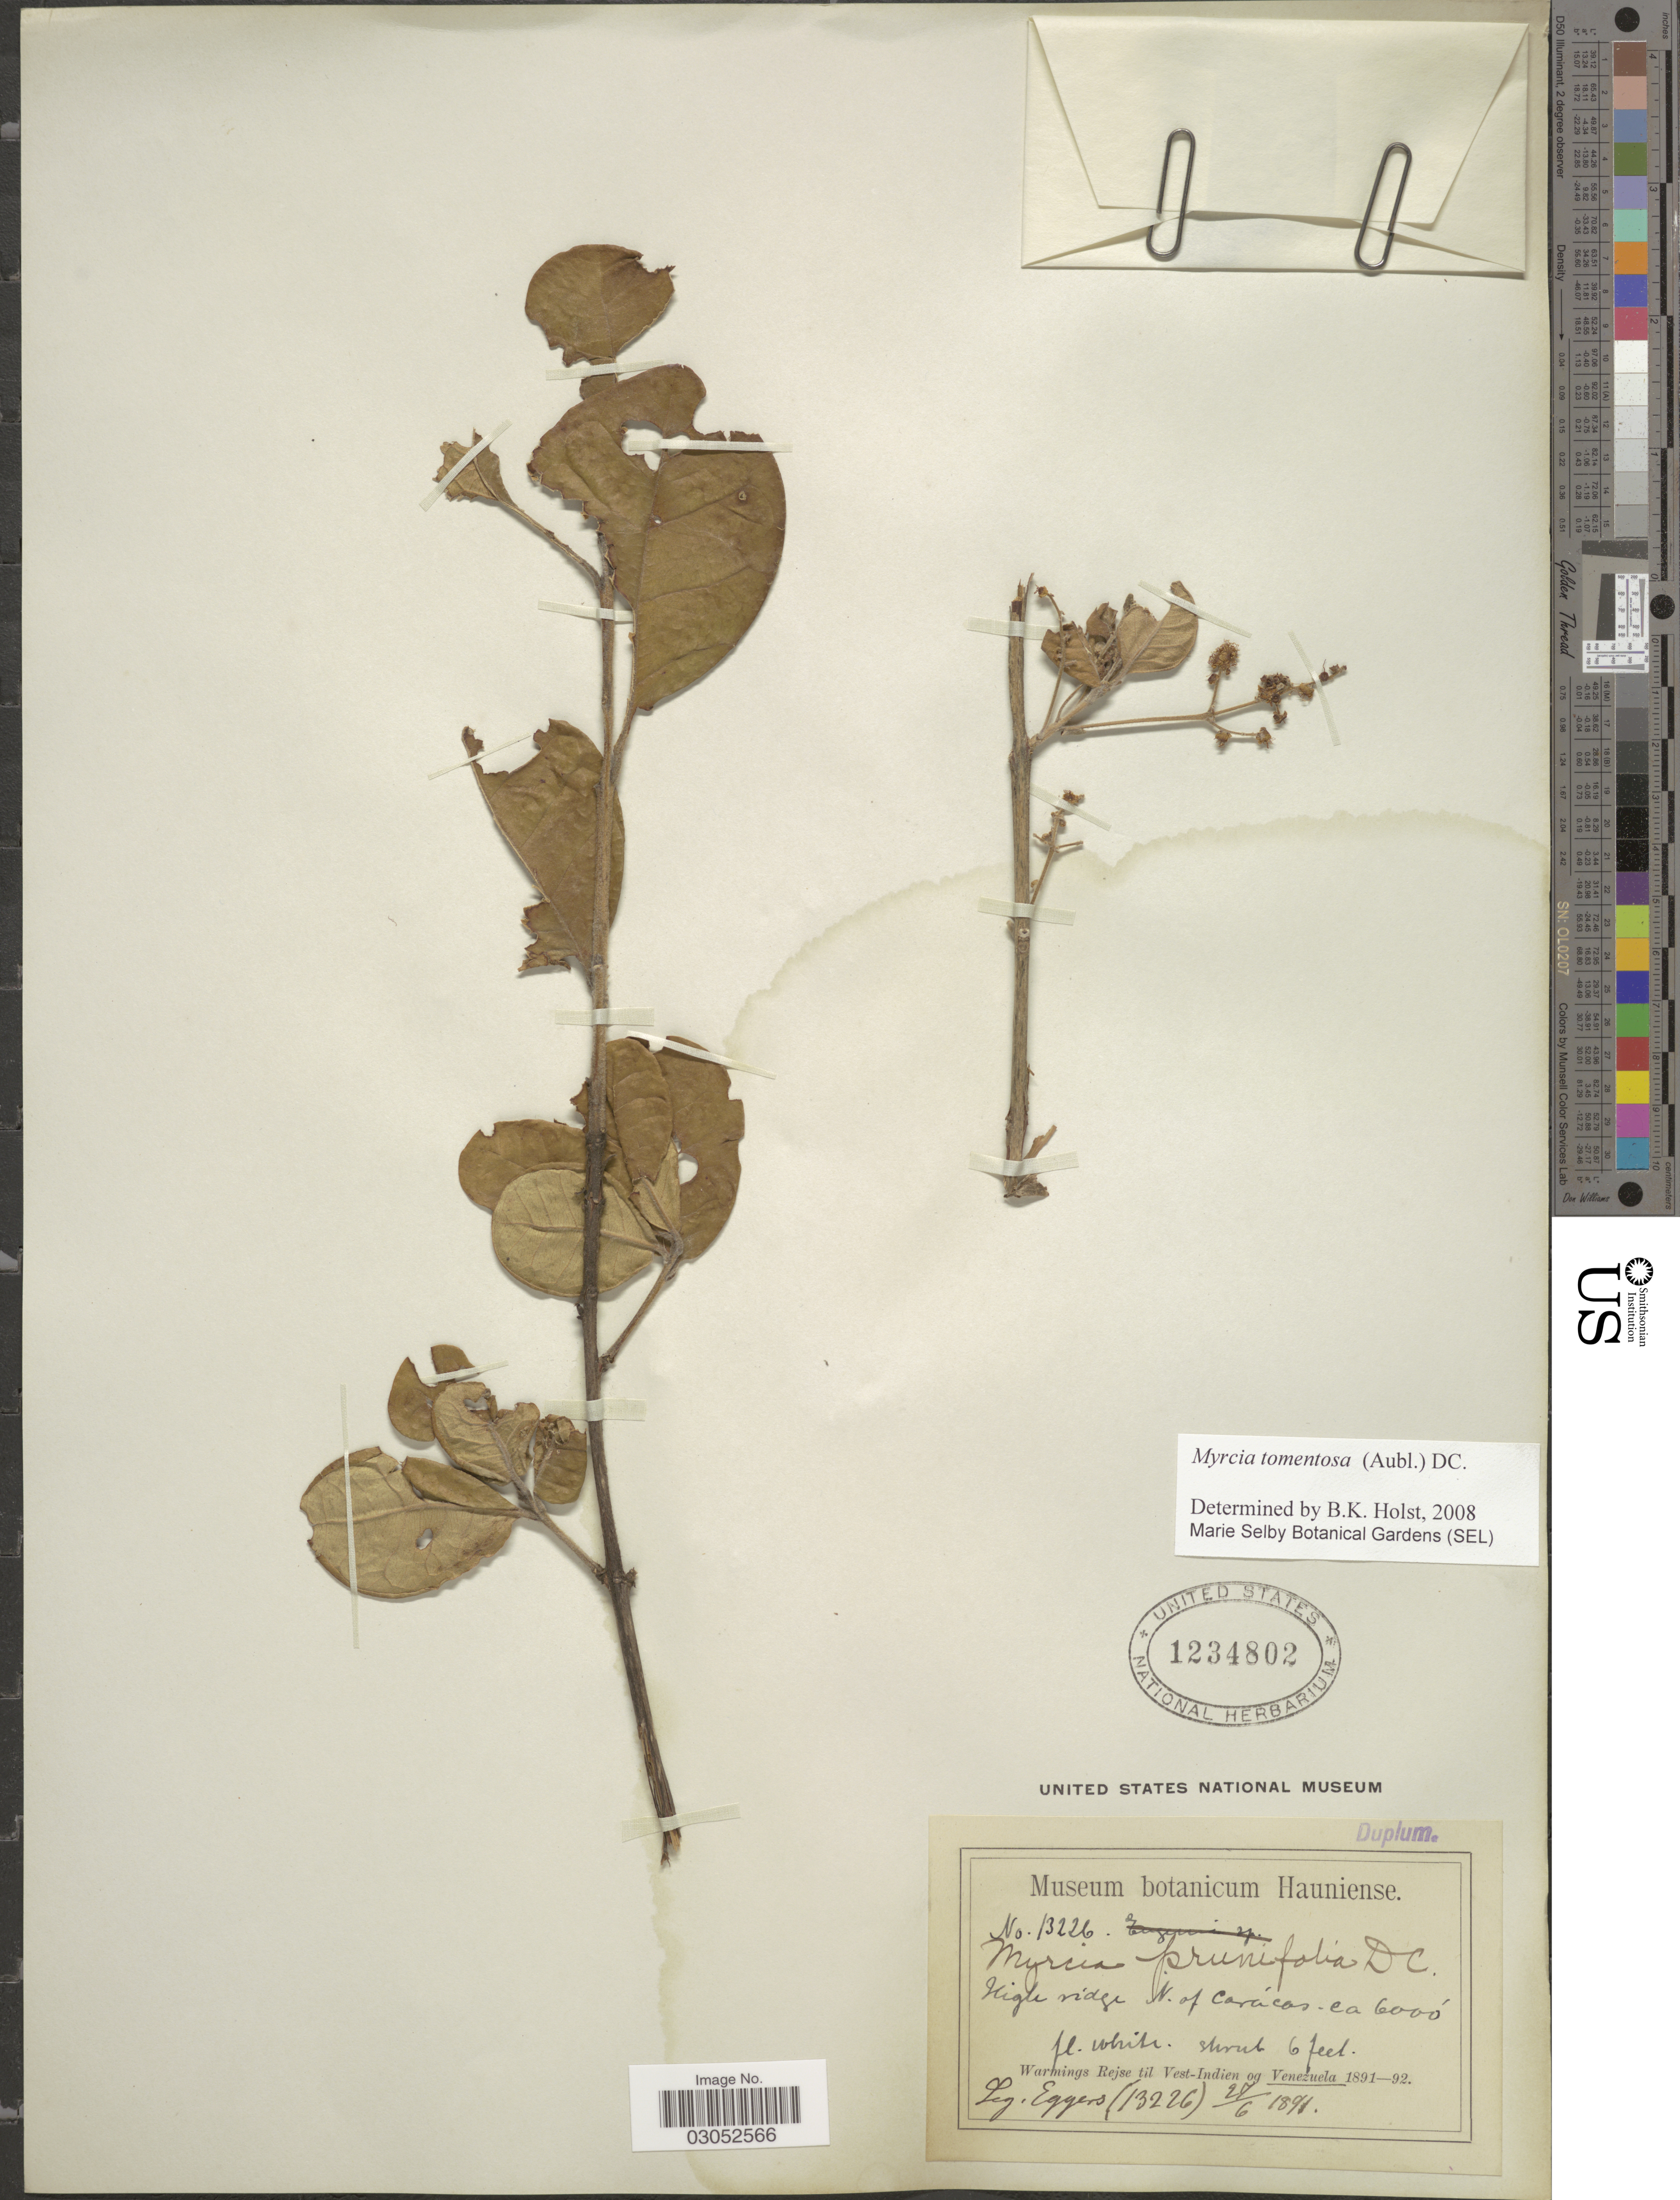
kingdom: Plantae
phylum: Tracheophyta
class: Magnoliopsida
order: Myrtales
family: Myrtaceae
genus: Myrcia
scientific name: Myrcia tomentosa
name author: (Aubl.) DC.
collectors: -. Eggers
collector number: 13226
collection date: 1891-06-27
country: Venezuela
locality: High ridge. N. of Carácas.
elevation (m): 1829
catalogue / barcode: US 1234802